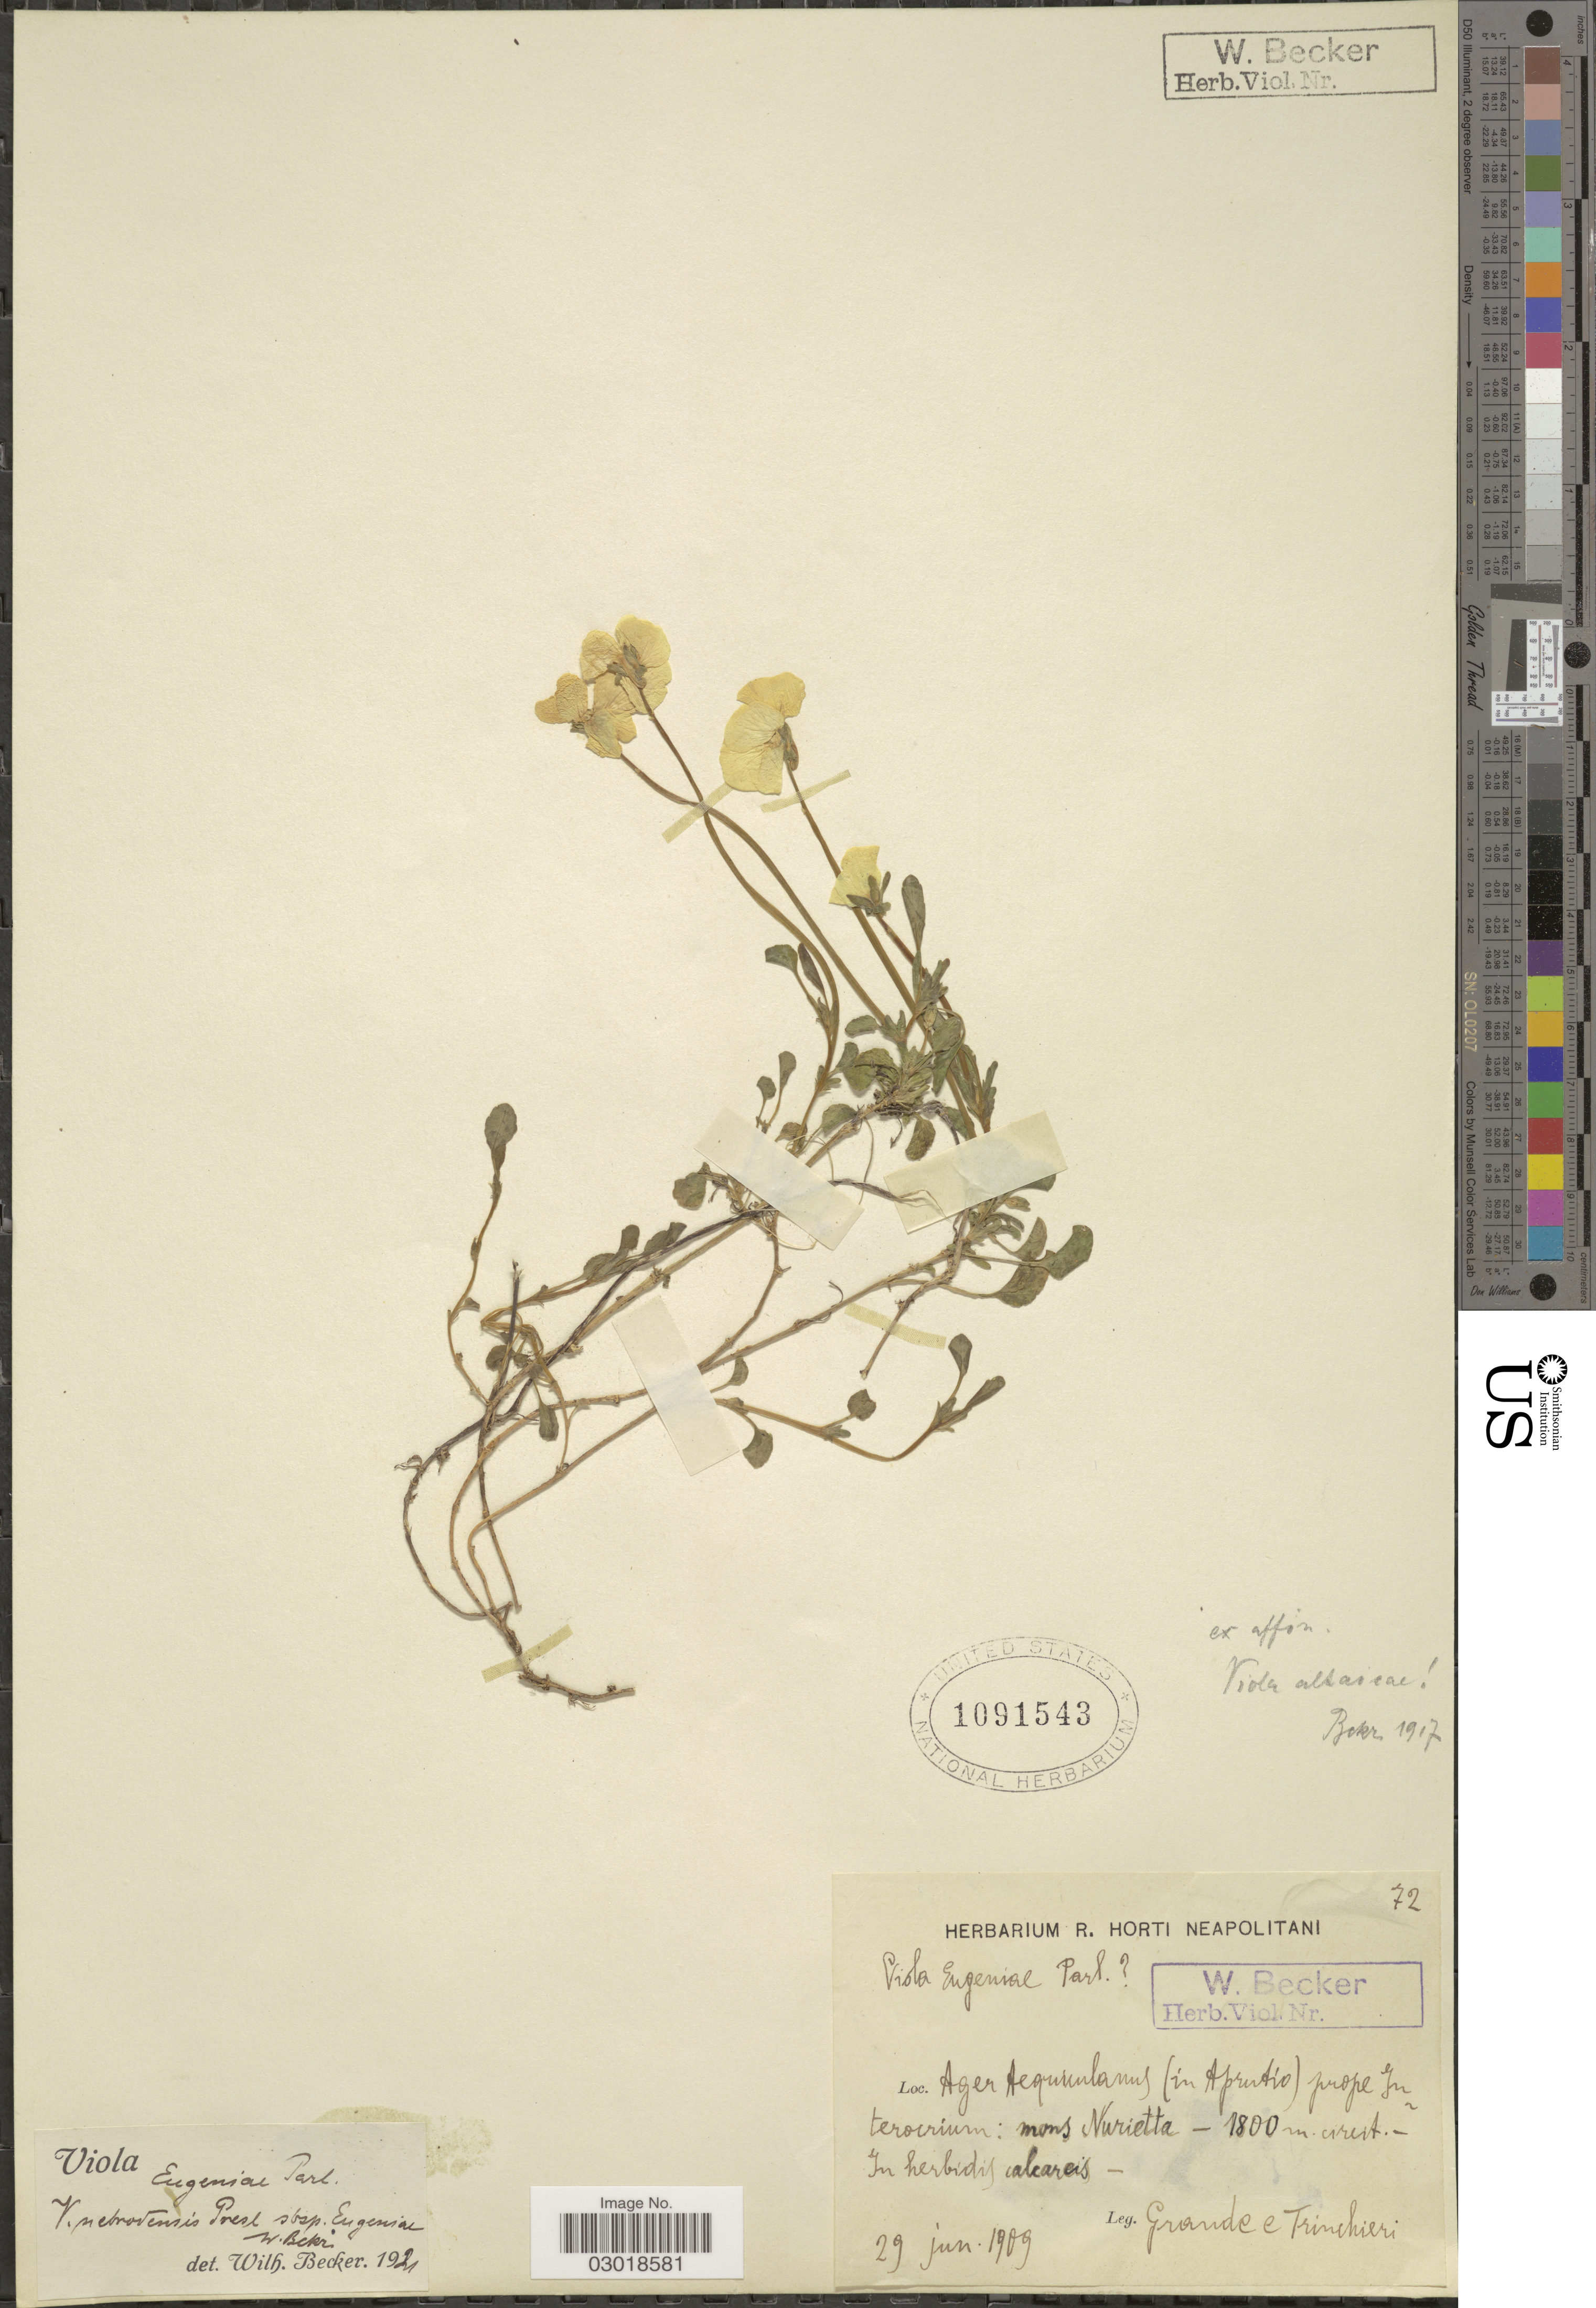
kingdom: Plantae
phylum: Tracheophyta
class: Magnoliopsida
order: Malpighiales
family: Violaceae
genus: Viola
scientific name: Viola eugeniae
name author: Parl.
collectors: -- Grande & Trinchieri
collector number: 72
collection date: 1909-06-29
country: Italy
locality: Ager Aequilahumus (in Aprurtio) prope Interoirium: mons Nurietta.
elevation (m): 1800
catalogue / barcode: US 1091543